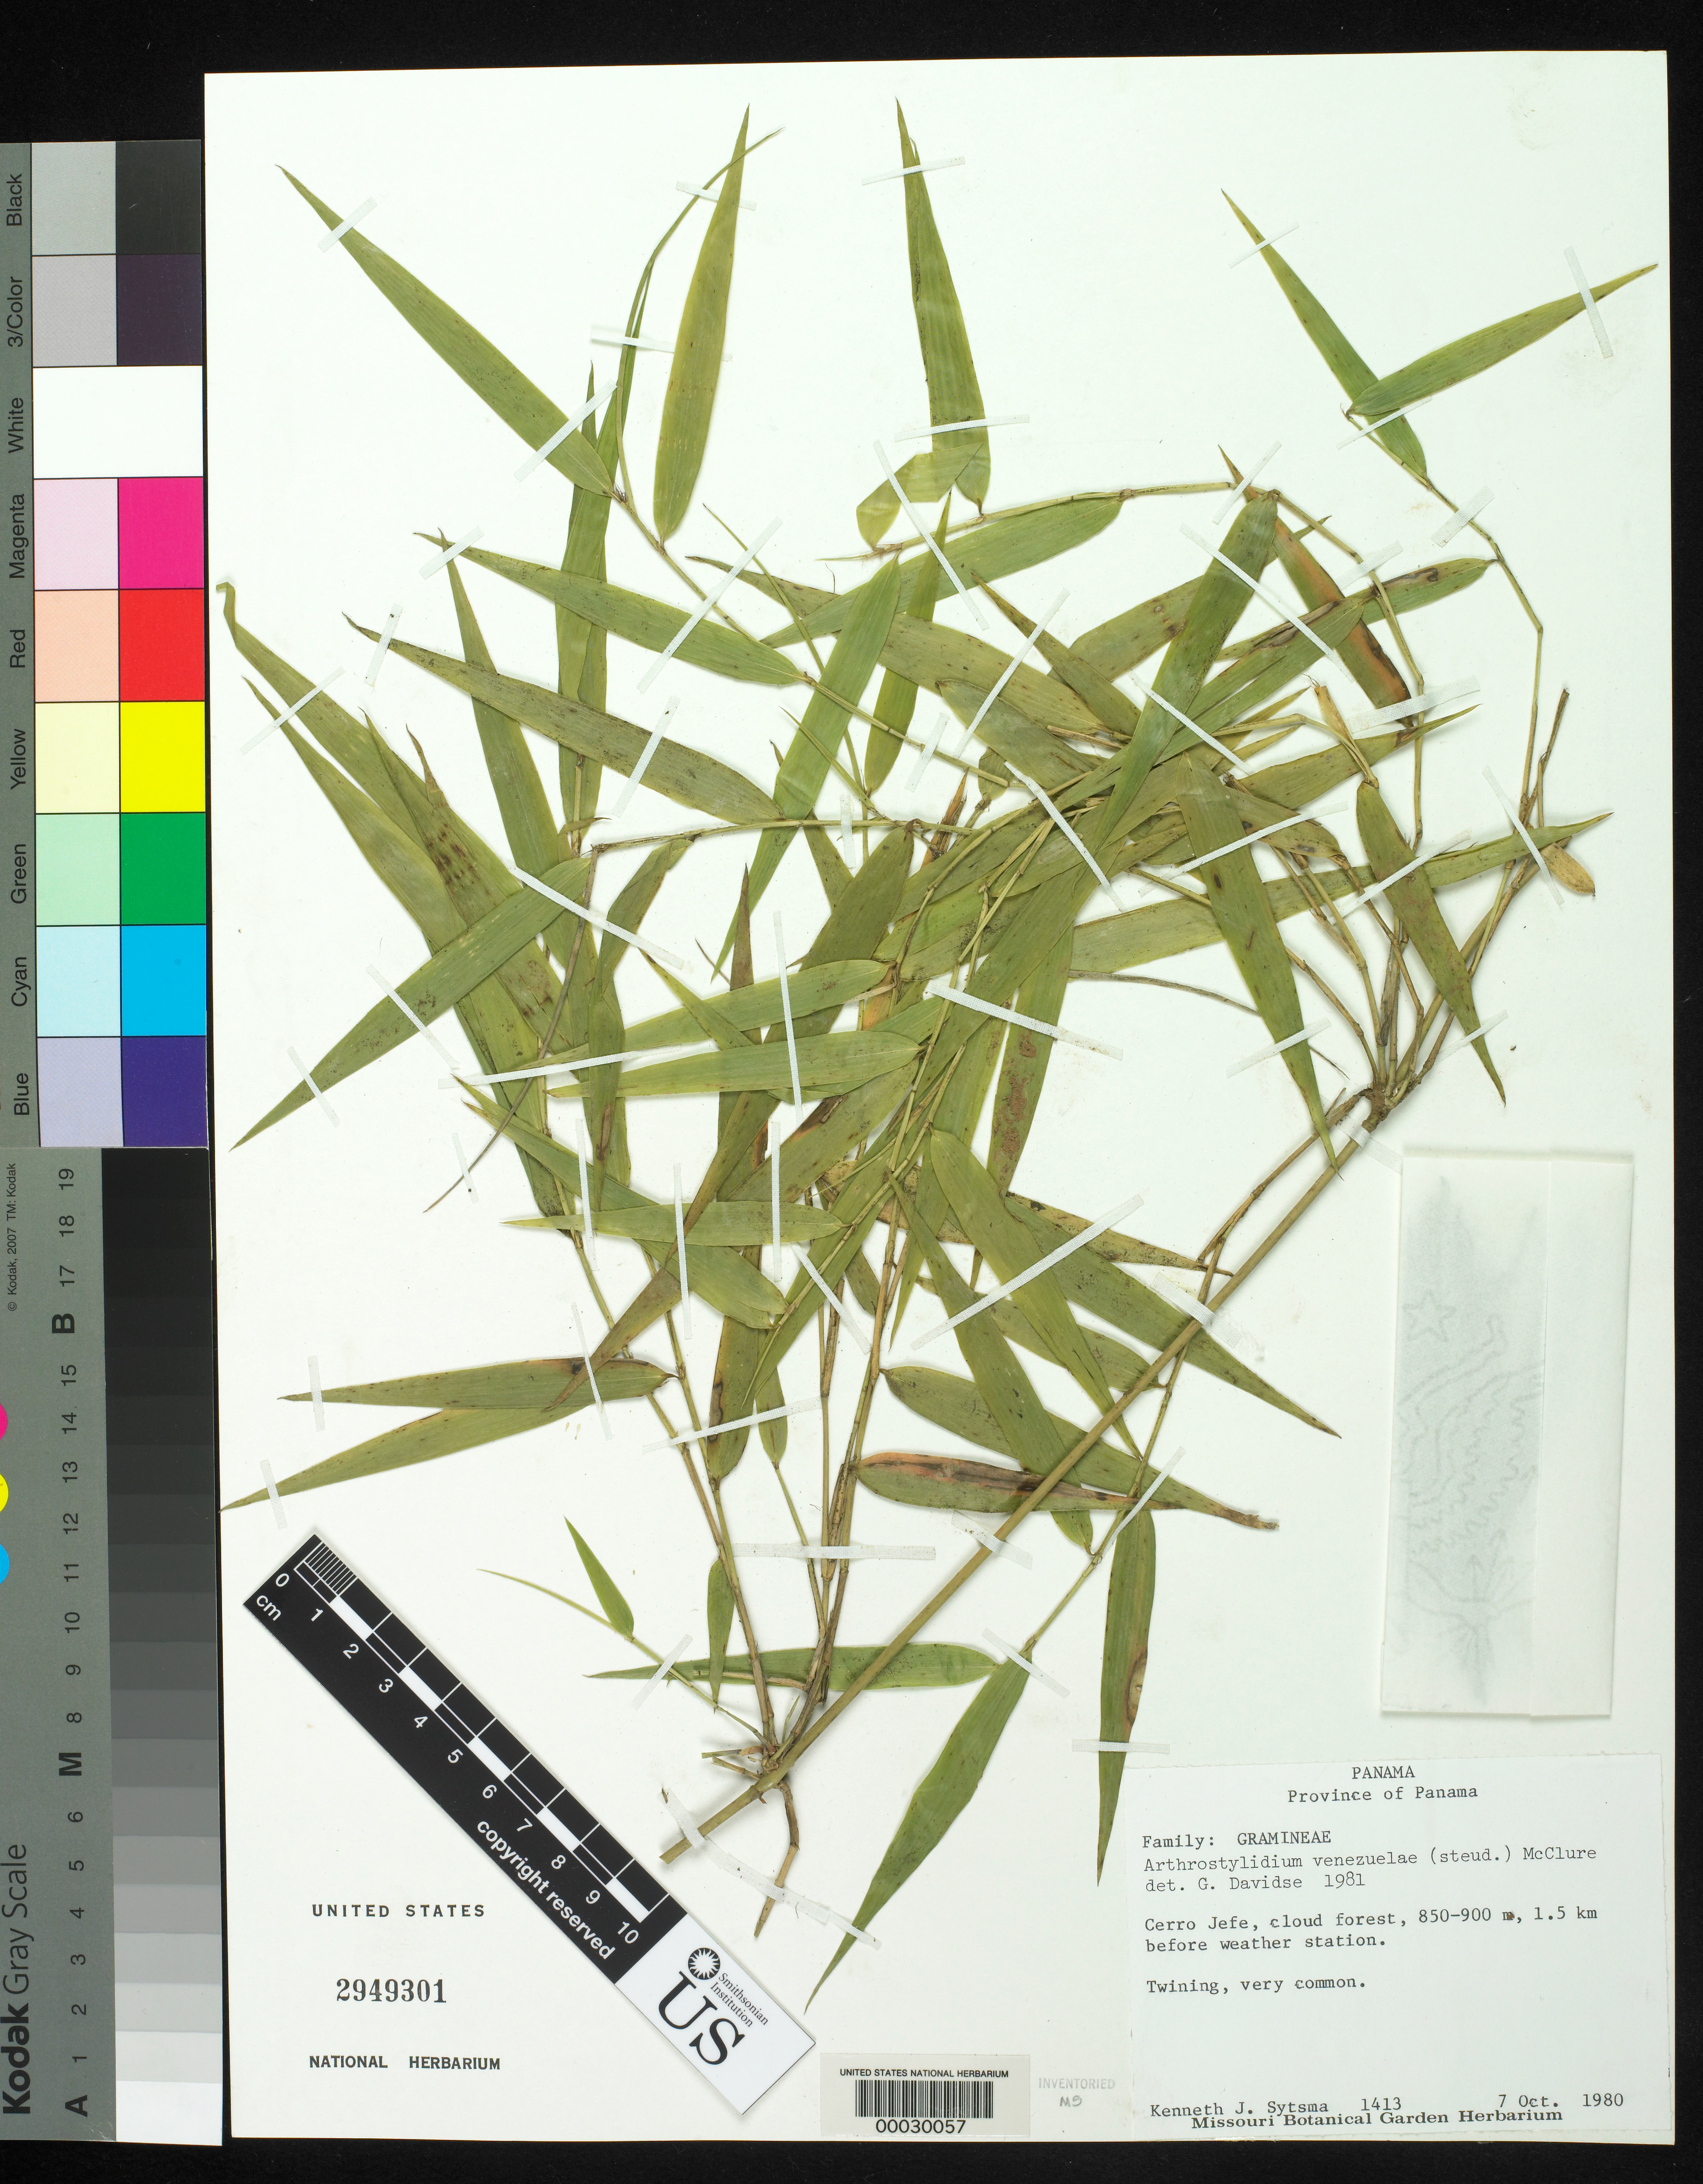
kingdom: Plantae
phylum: Tracheophyta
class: Liliopsida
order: Poales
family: Poaceae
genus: Arthrostylidium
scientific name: Arthrostylidium sp.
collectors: K. J. Sytsma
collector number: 1413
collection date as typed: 07 Oct 1980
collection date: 1980-10-07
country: Panama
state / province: Panamá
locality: Cerro Jefe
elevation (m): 850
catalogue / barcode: US 2949301